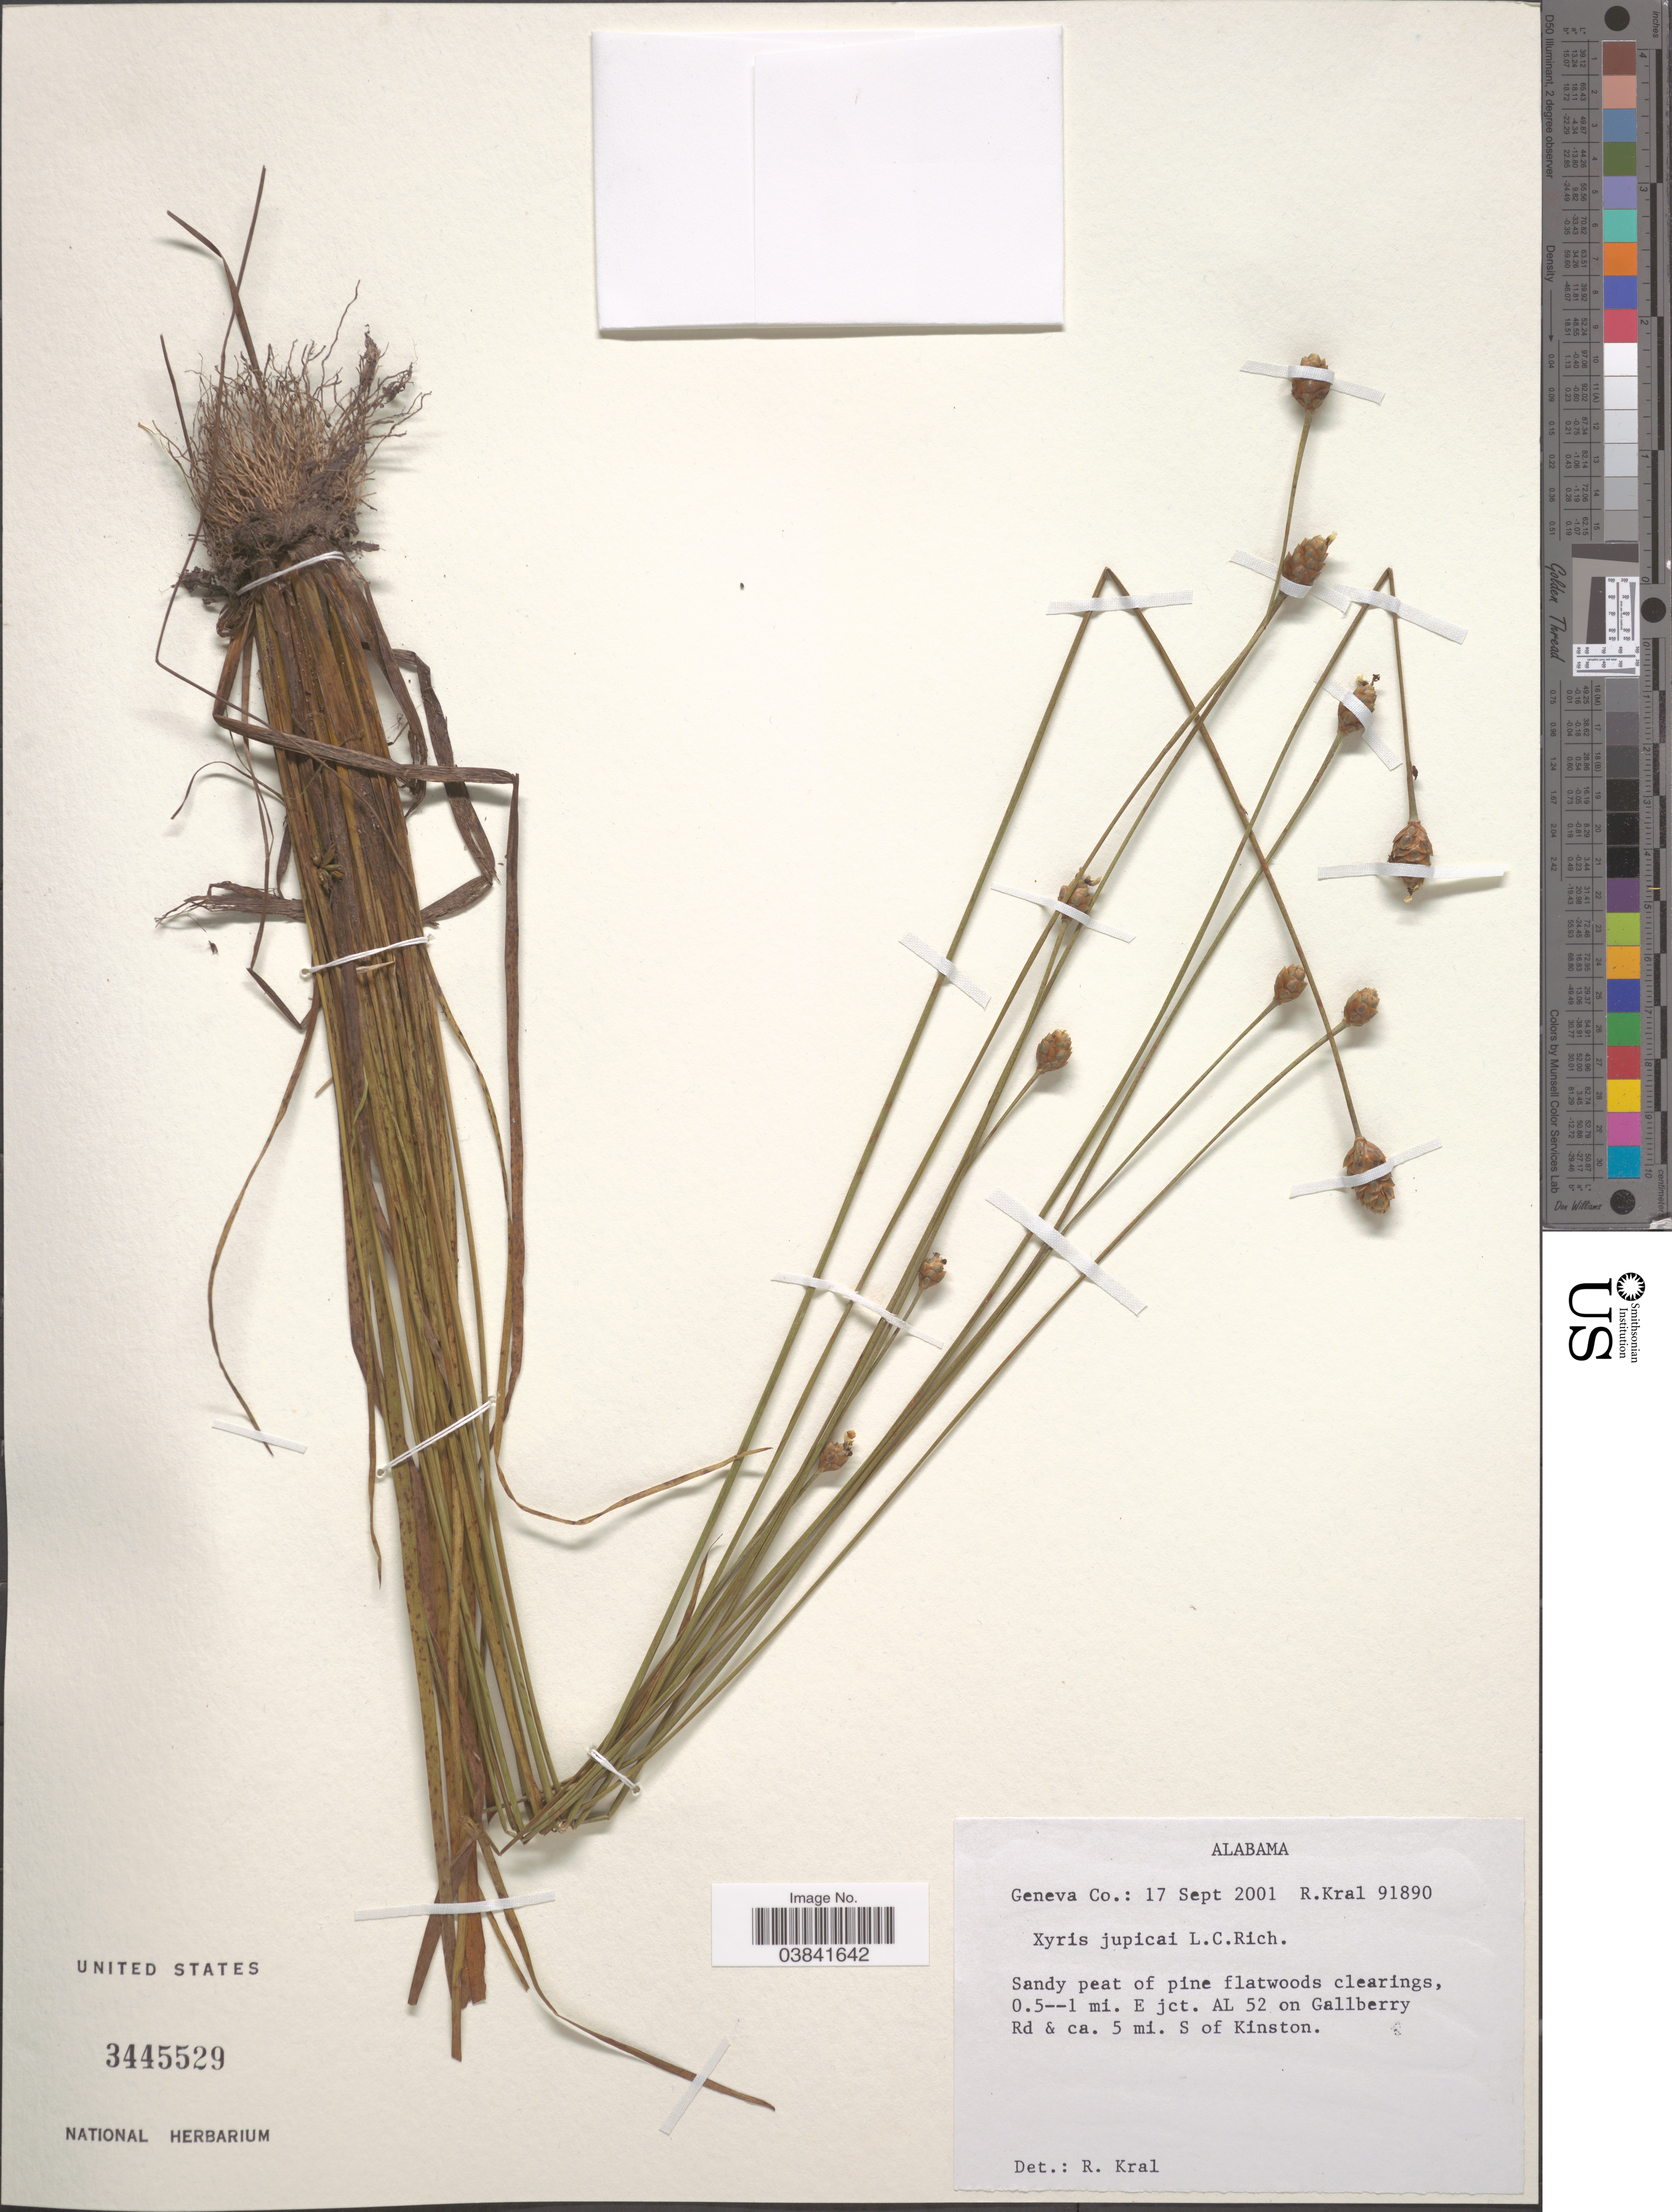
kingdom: Plantae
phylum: Tracheophyta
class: Liliopsida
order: Poales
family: Xyridaceae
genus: Xyris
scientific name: Xyris jupicai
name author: Rich.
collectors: R. Kral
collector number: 91890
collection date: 2001-09-17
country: United States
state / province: Alabama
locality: Geneva Co.: 0.5--1 mi. E jct. AL 52 on Gallberry Rd & ca. 5 mi. S of Kinston.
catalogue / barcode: US 3445529